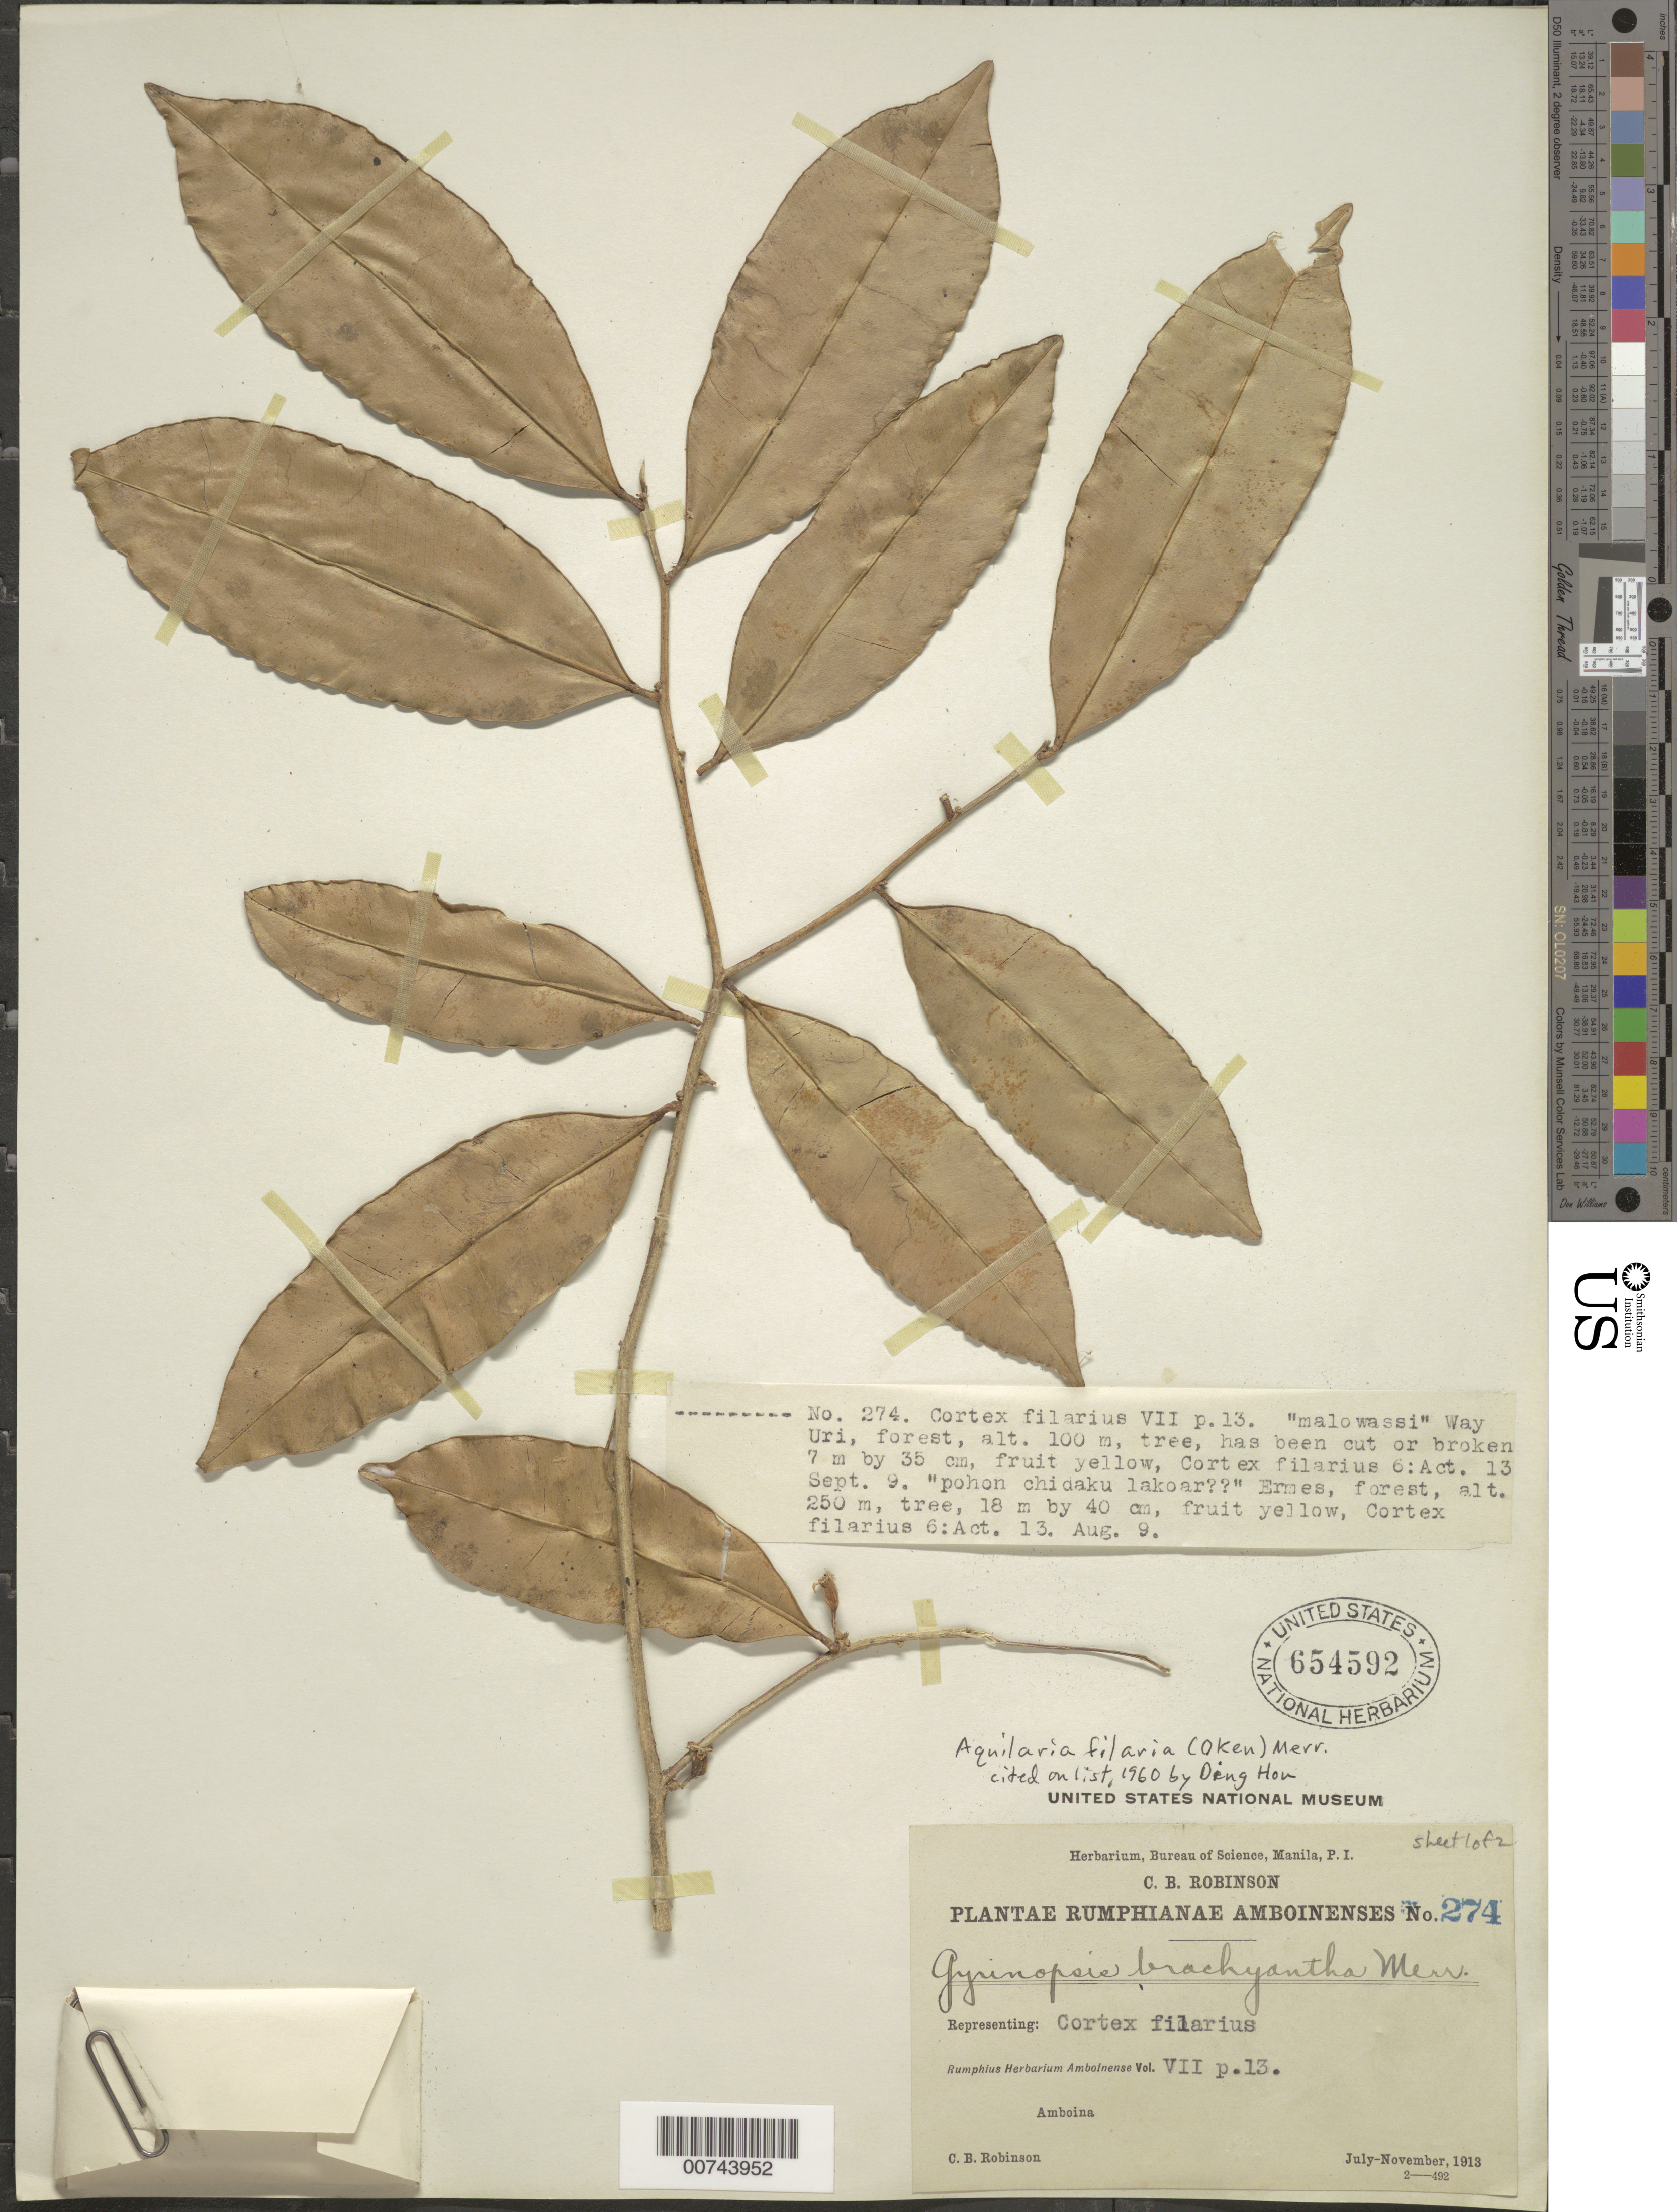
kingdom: Plantae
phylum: Tracheophyta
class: Magnoliopsida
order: Malvales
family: Thymelaeaceae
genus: Aquilaria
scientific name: Aquilaria filaria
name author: (Oken) Merr.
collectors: C. Robinson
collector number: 274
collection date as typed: Jul 1913 to -- Nov 1913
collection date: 1913-07/1913-11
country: Indonesia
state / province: Maluku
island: Amboina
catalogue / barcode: US 1294284-2